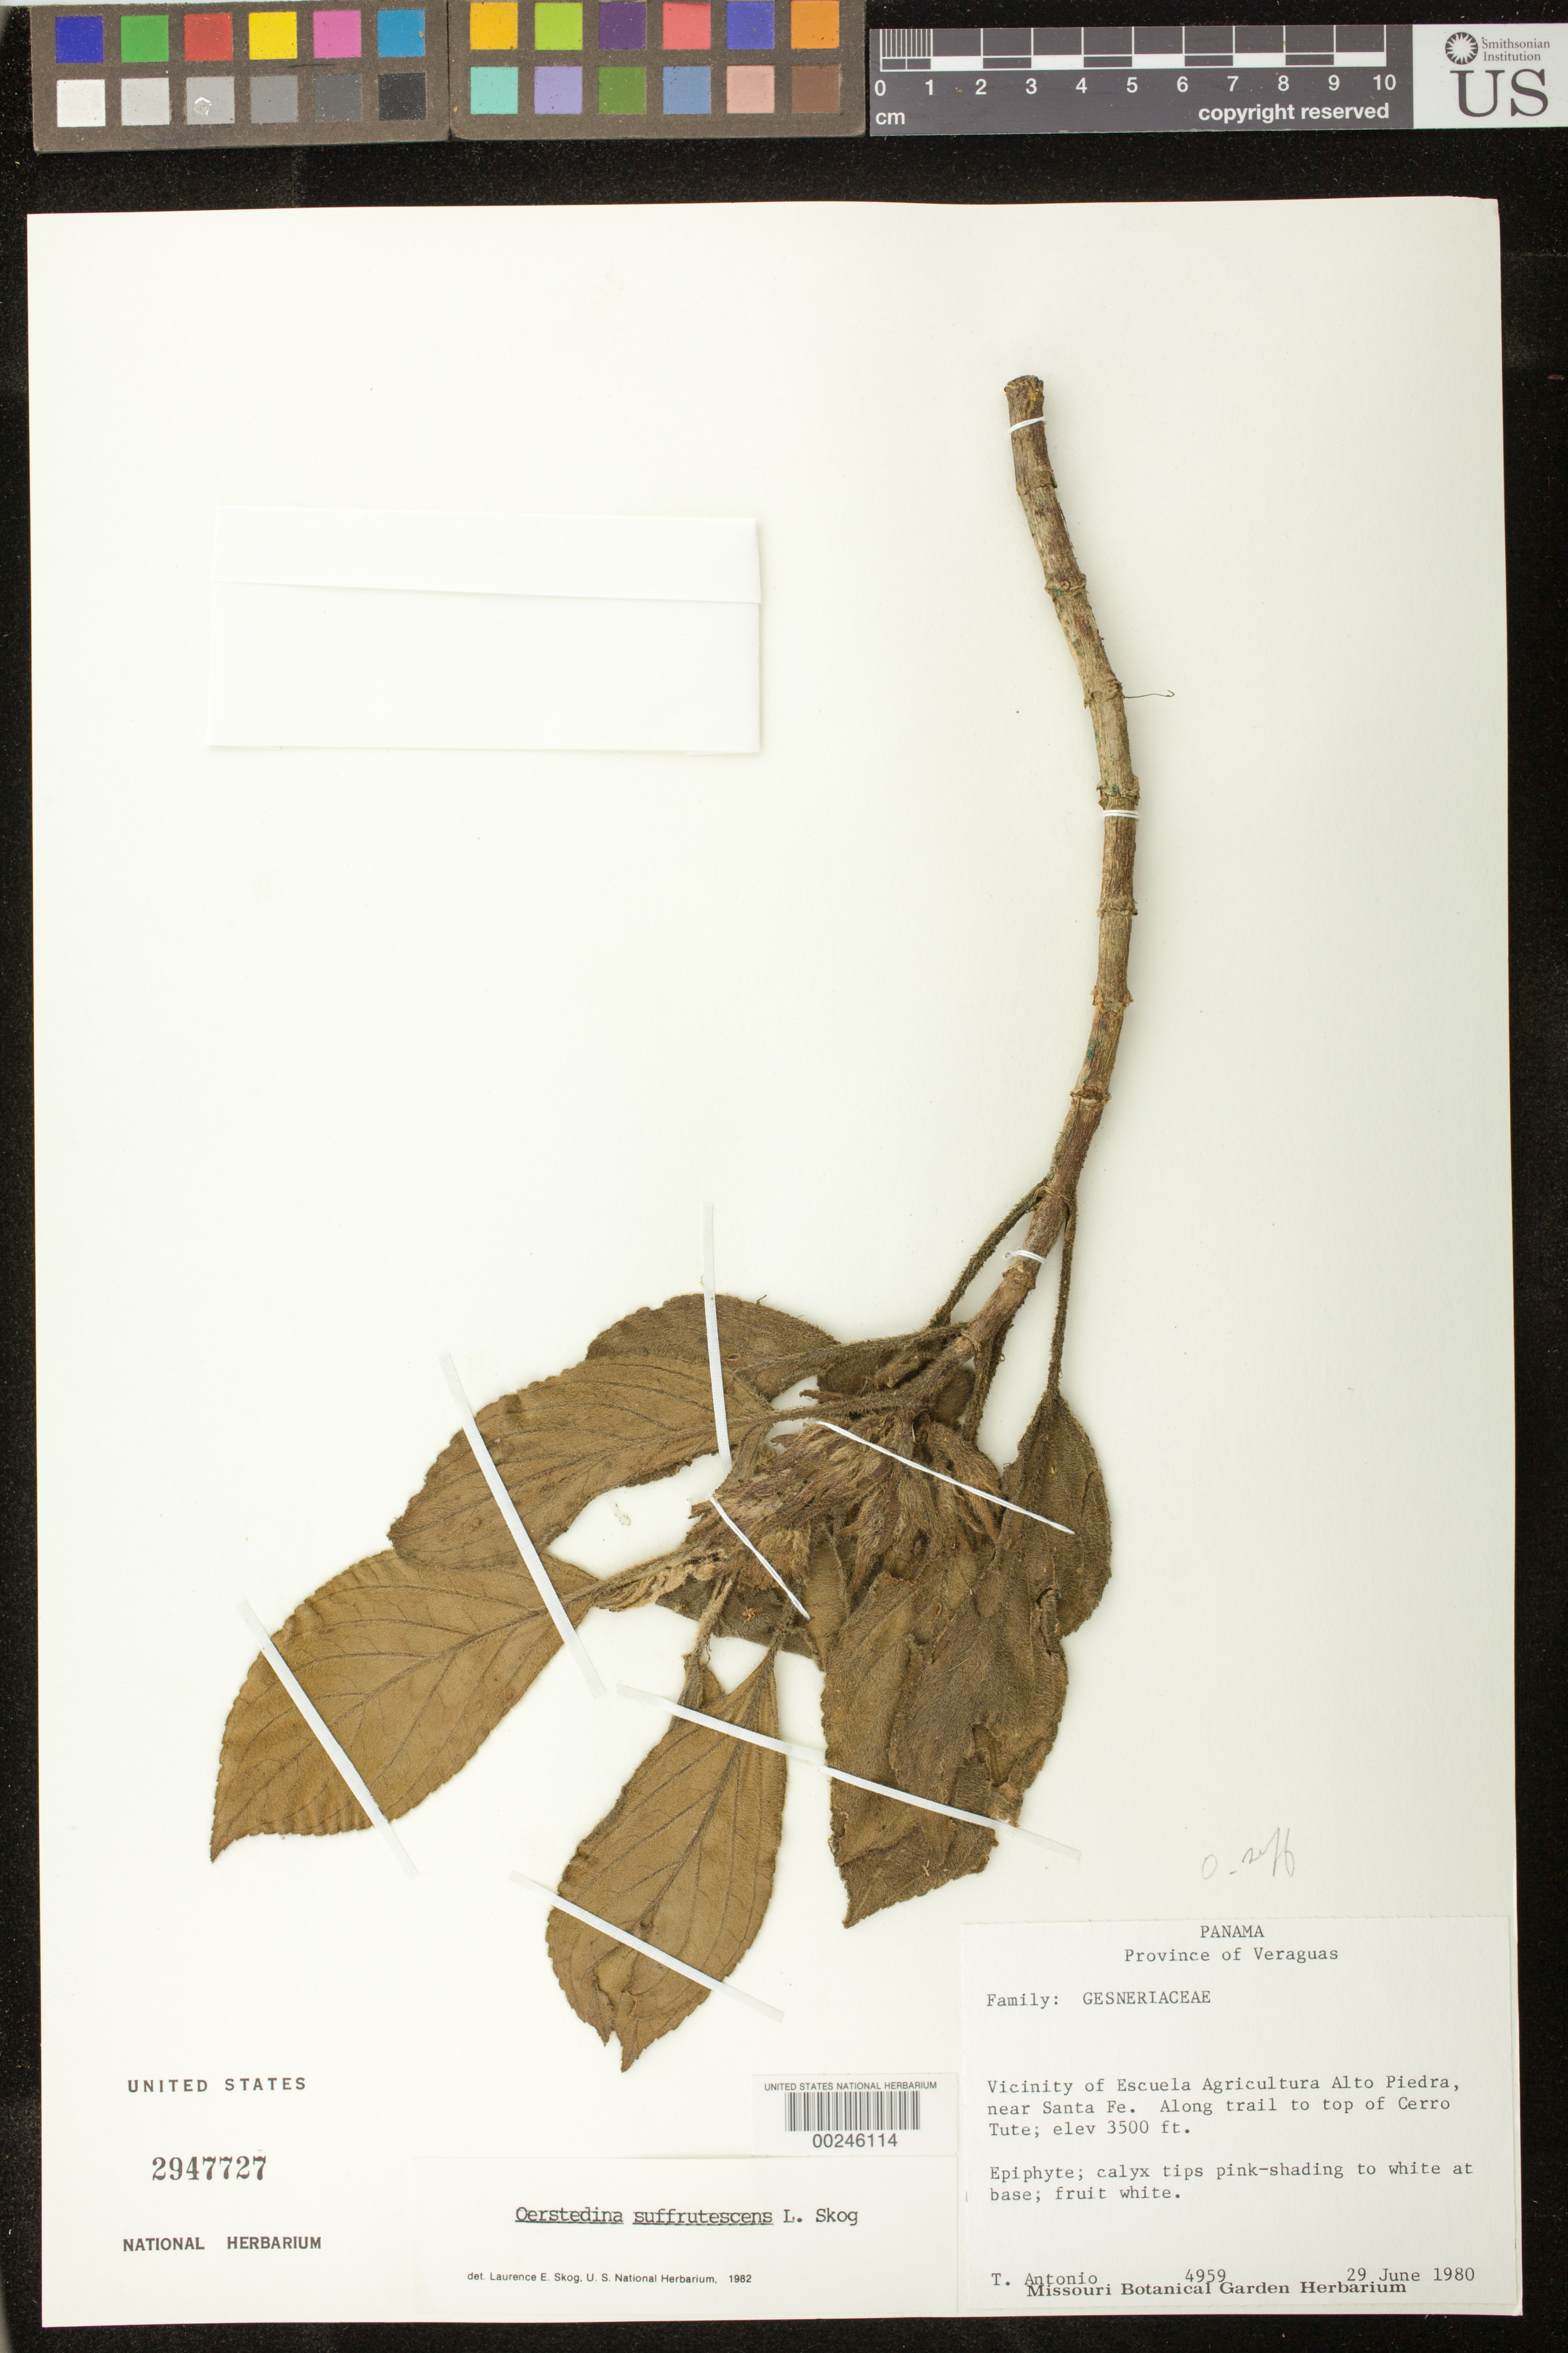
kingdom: Plantae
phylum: Tracheophyta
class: Magnoliopsida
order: Lamiales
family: Gesneriaceae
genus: Oerstedina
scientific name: Oerstedina suffrutescens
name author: L.E. Skog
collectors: T. Antonio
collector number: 4959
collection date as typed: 29 Jun 1980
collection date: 1980-06-29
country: Panama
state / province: Veraguas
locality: Vicinity of Escuela Agricultura Alto Piedra, near Santa Fe, along trail to top of Cerro Tute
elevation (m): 1067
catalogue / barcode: US 2947727